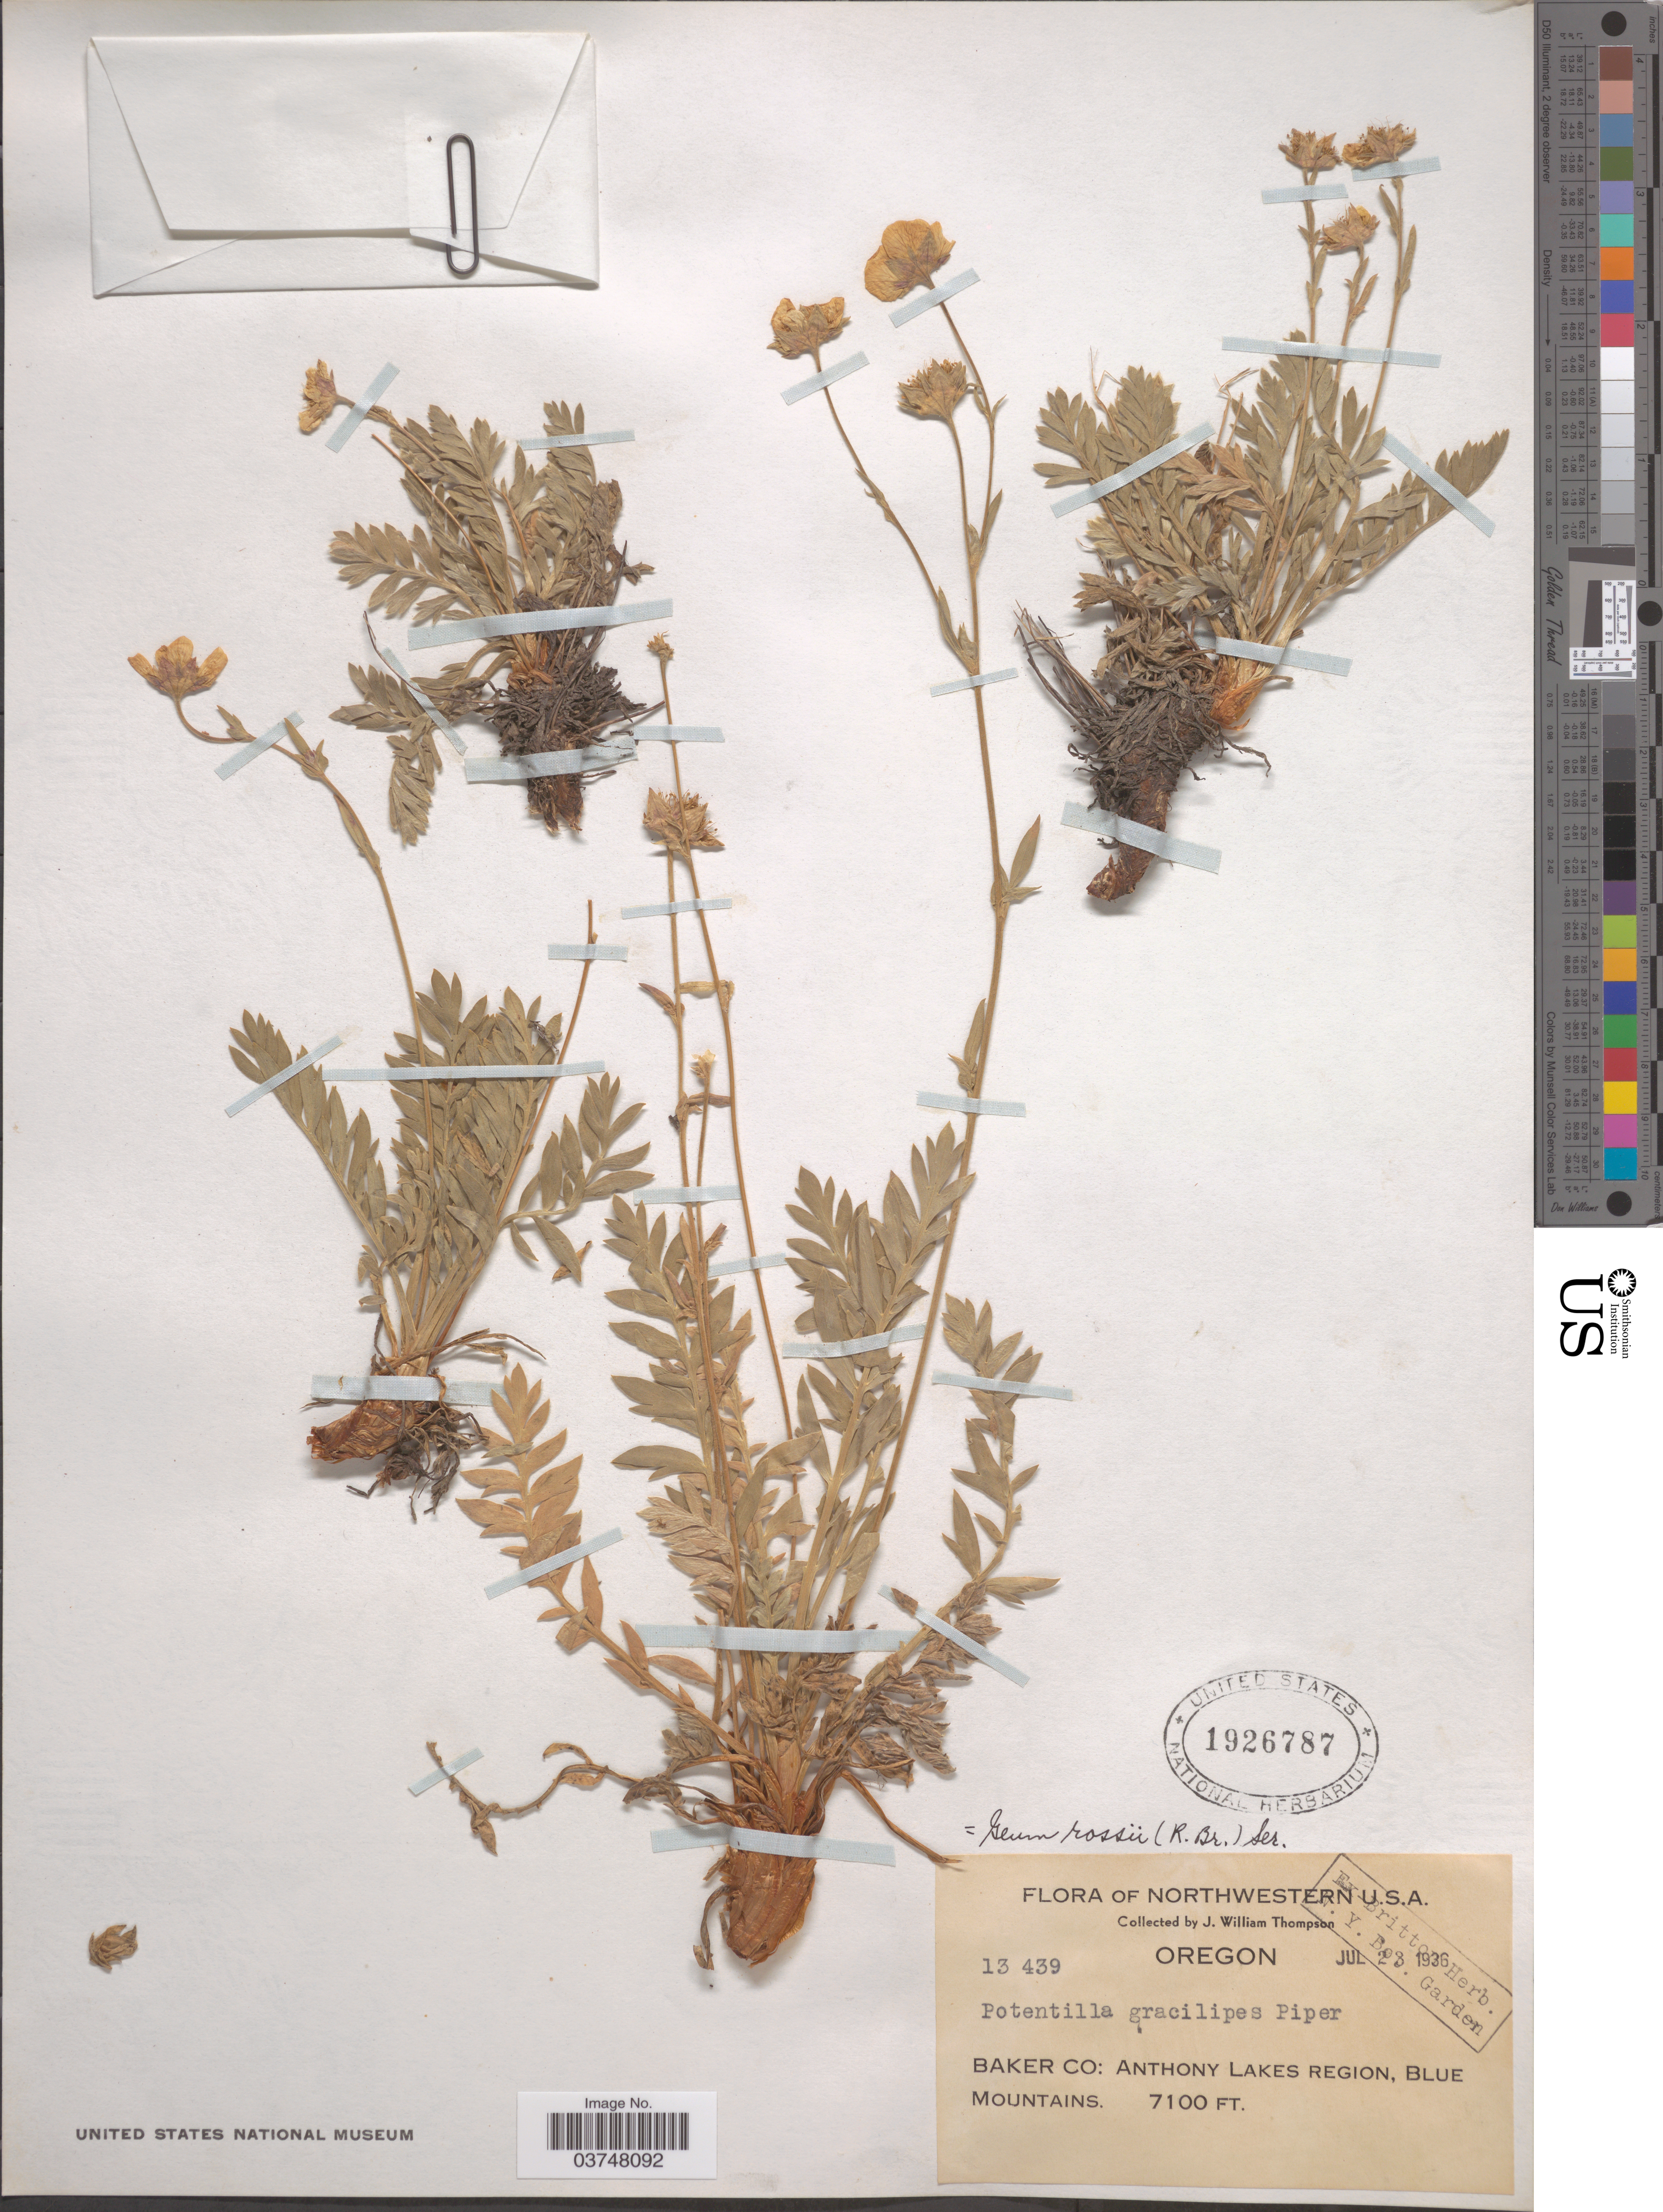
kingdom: Plantae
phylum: Tracheophyta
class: Magnoliopsida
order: Rosales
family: Rosaceae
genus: Acomastylis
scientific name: Acomastylis rossii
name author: (R. Br.) Greene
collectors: J. W. Thompson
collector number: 13439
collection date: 1936-07-23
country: United States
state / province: Oregon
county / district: Baker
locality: Anthony Lakes Region, Blue Mountains.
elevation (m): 2164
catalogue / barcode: US 1926787